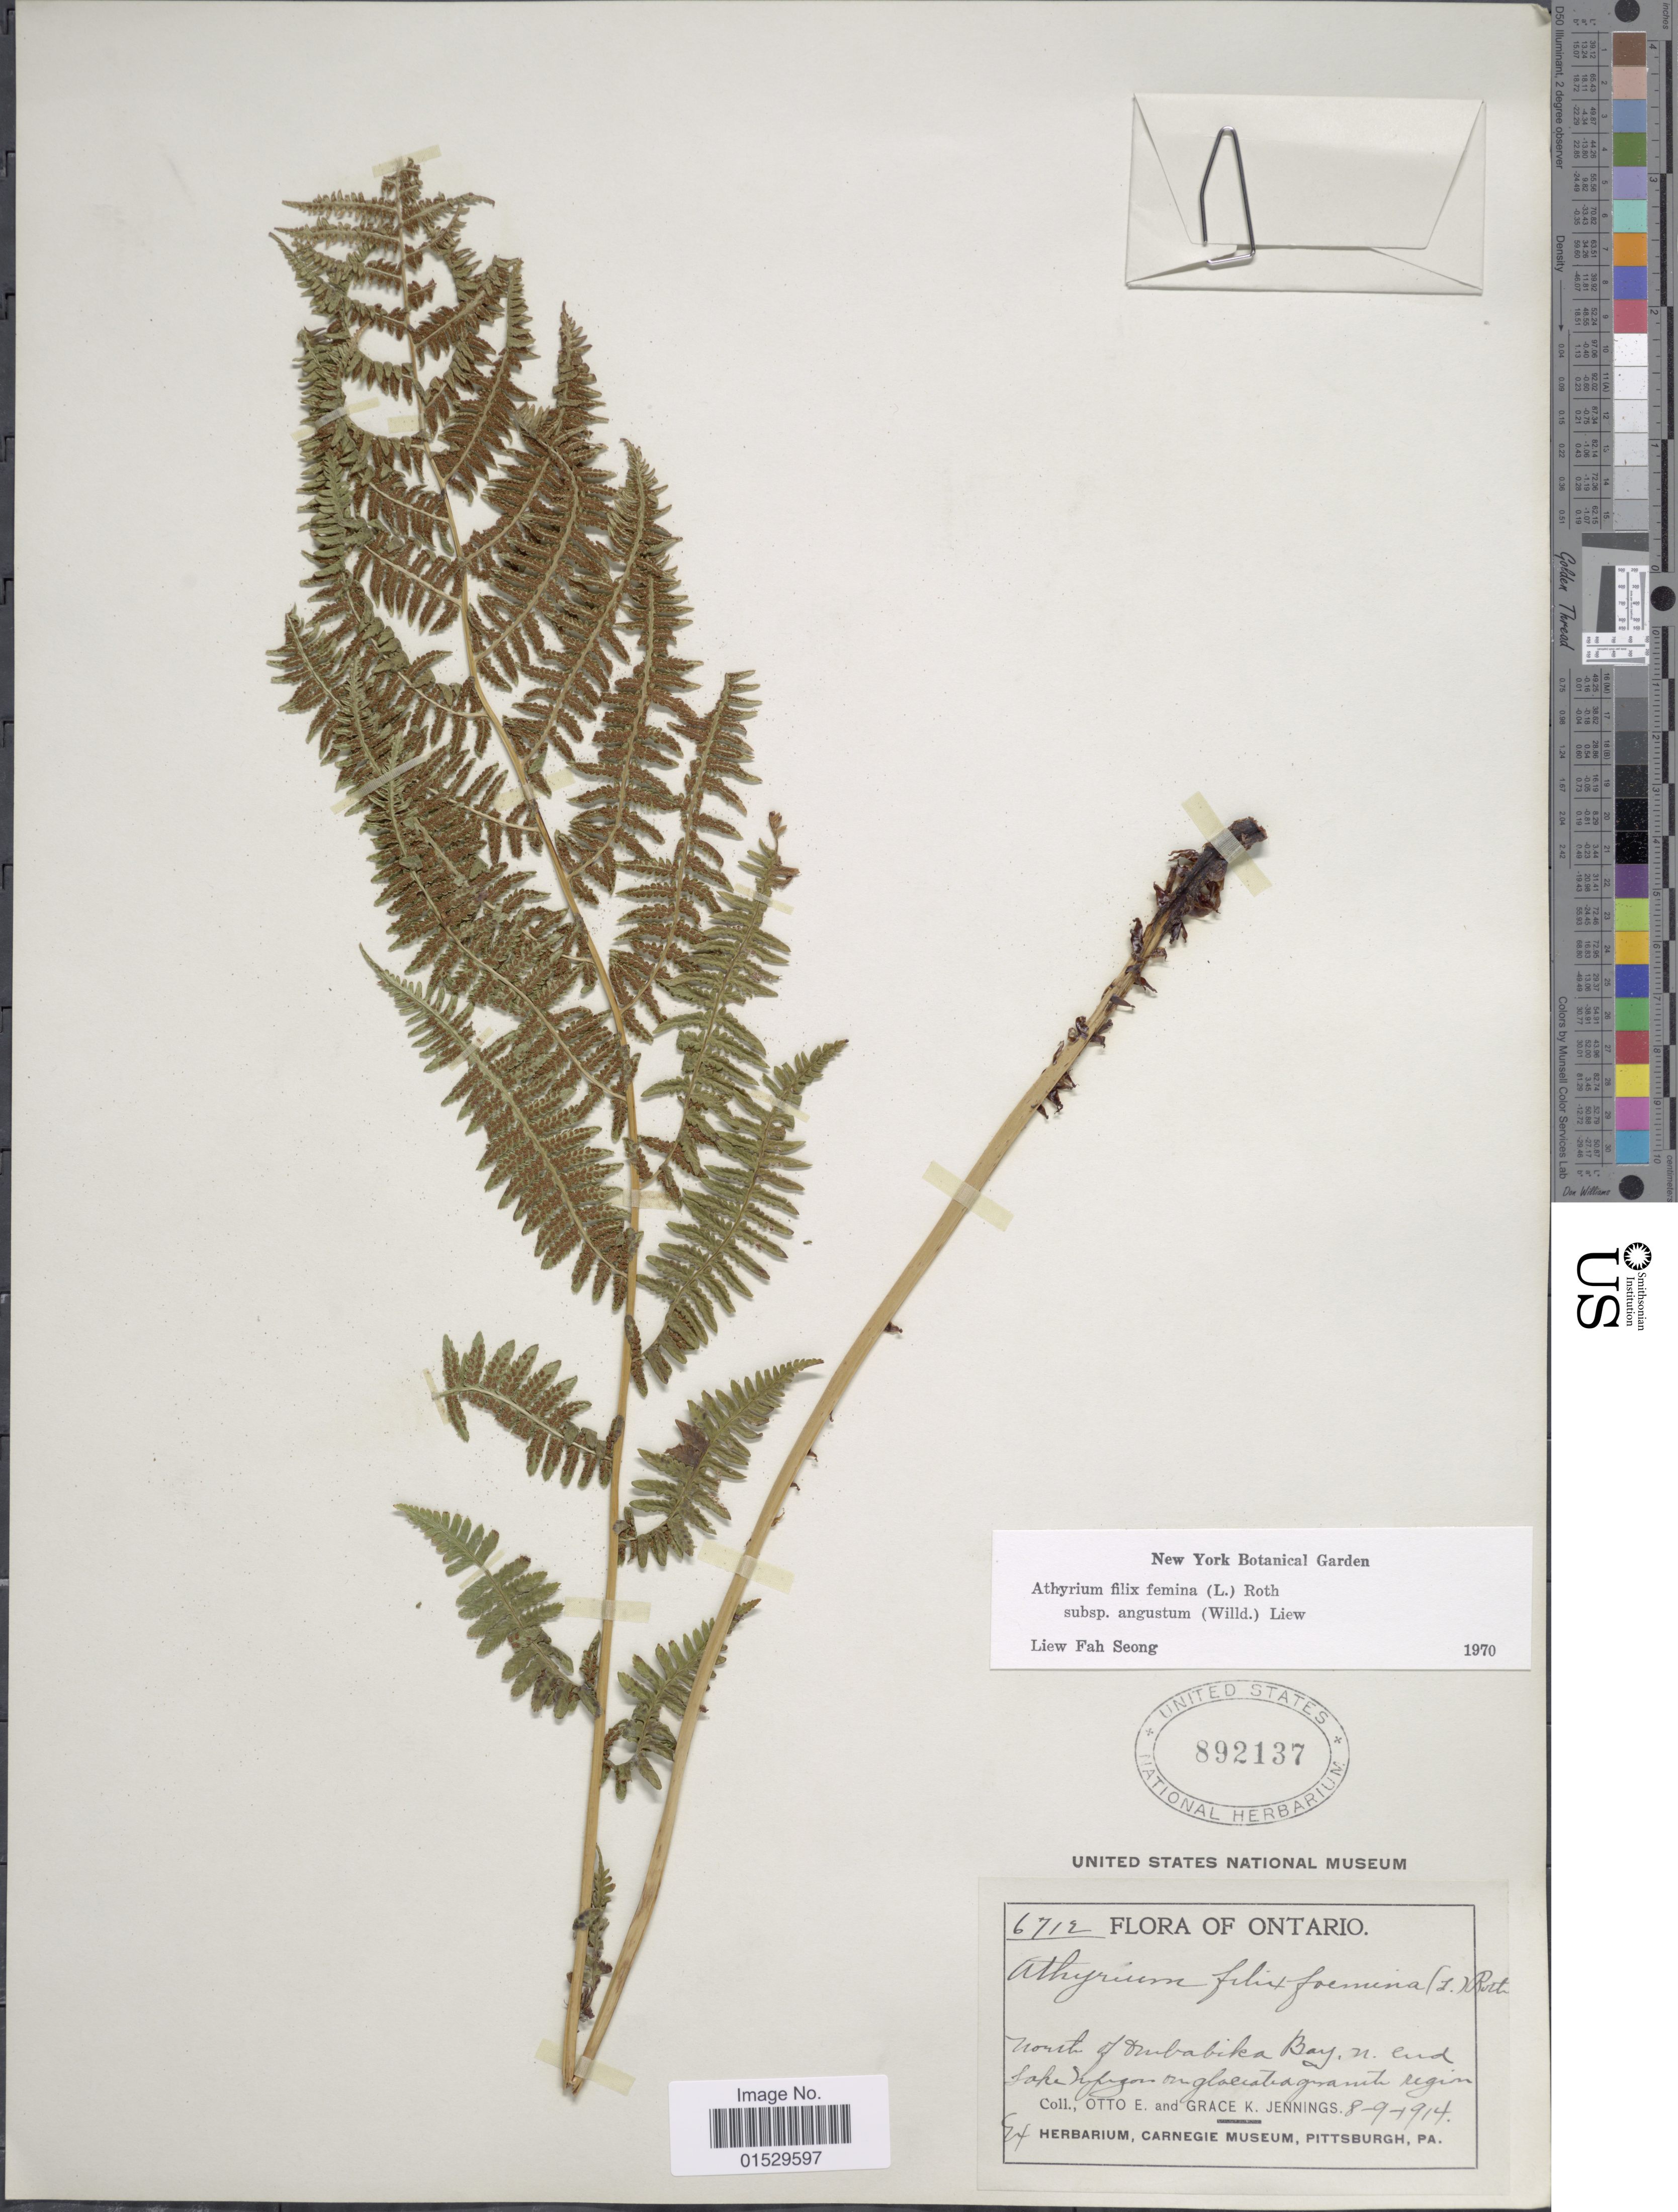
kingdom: Plantae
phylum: Tracheophyta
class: Polypodiopsida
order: Polypodiales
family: Athyriaceae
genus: Athyrium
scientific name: Athyrium filix-femina subsp. angustatum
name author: (Willd.) R.T. Clausen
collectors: O. E. Jennings & G. K. Jennings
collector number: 6712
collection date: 1914-08-09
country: Canada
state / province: Ontario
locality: Mouth of Ombabika Bay, n. end Lake Nopigon on glaciatiagranite region.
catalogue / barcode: US 892137